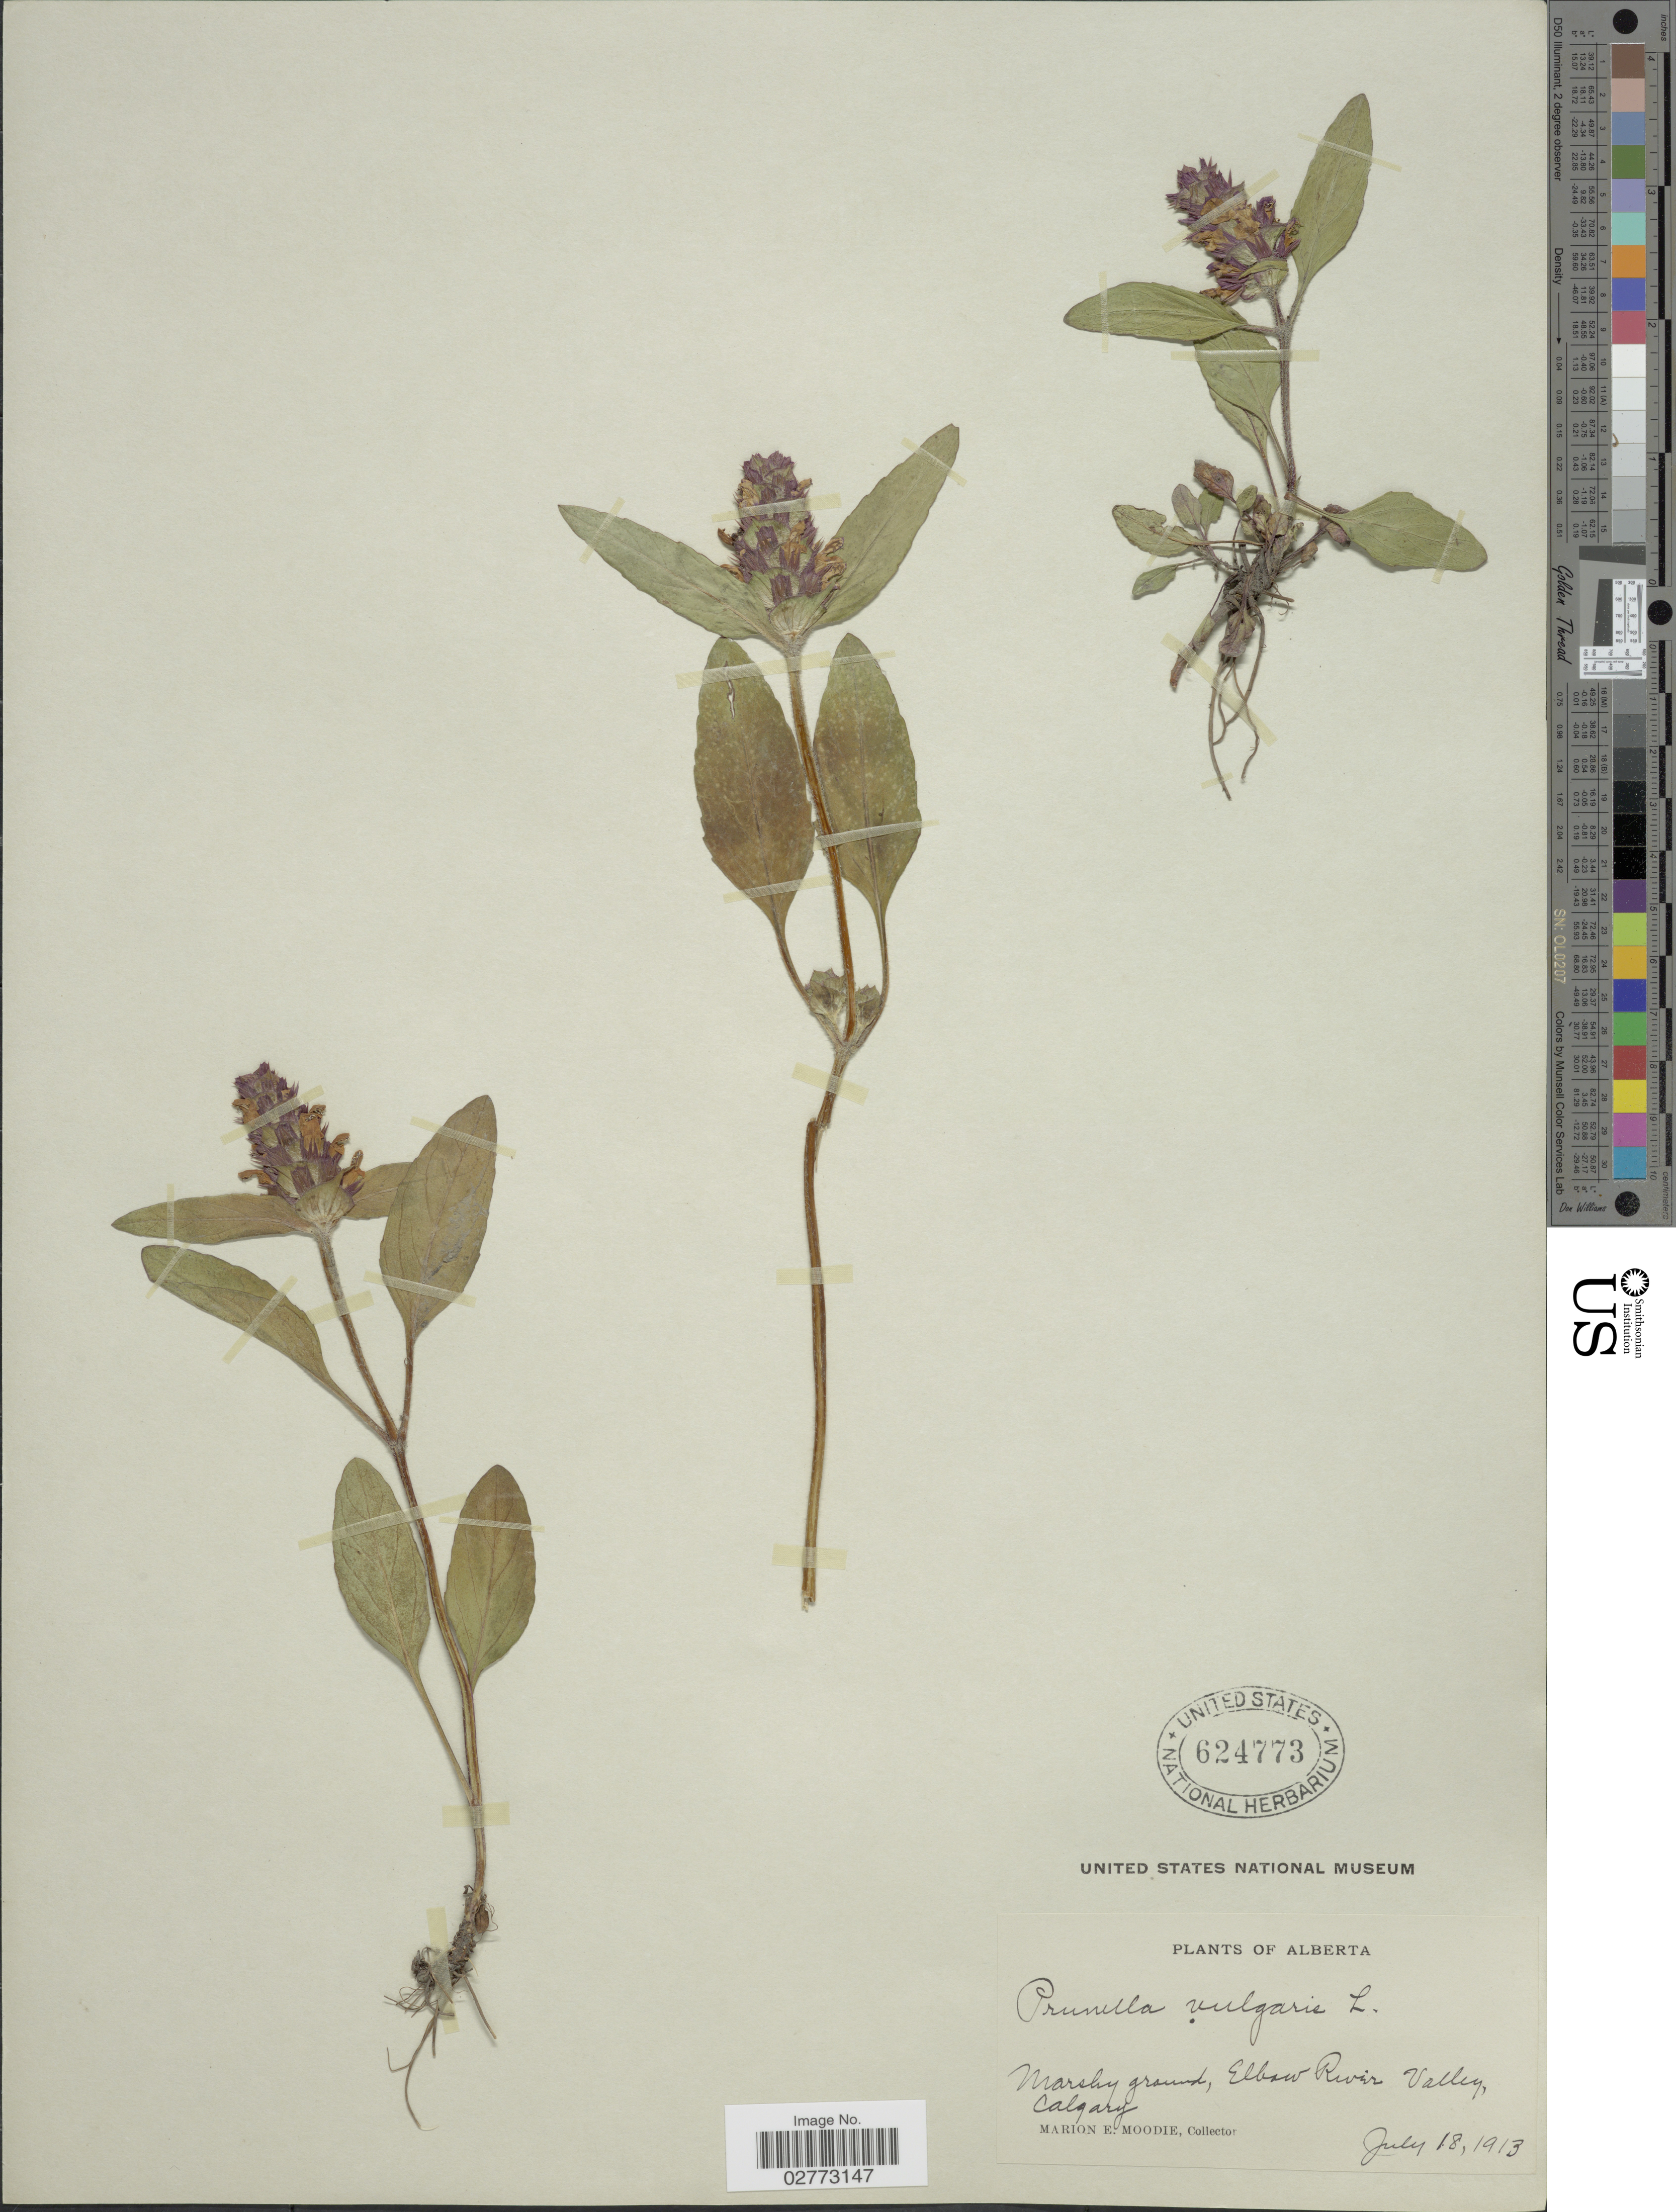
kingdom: Plantae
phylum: Tracheophyta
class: Magnoliopsida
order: Lamiales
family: Lamiaceae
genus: Prunella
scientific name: Prunella vulgaris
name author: L.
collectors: M. E. Moodie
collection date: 1913-07-18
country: Canada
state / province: Alberta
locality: Elbow River Valley, Calgary.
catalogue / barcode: US 624773